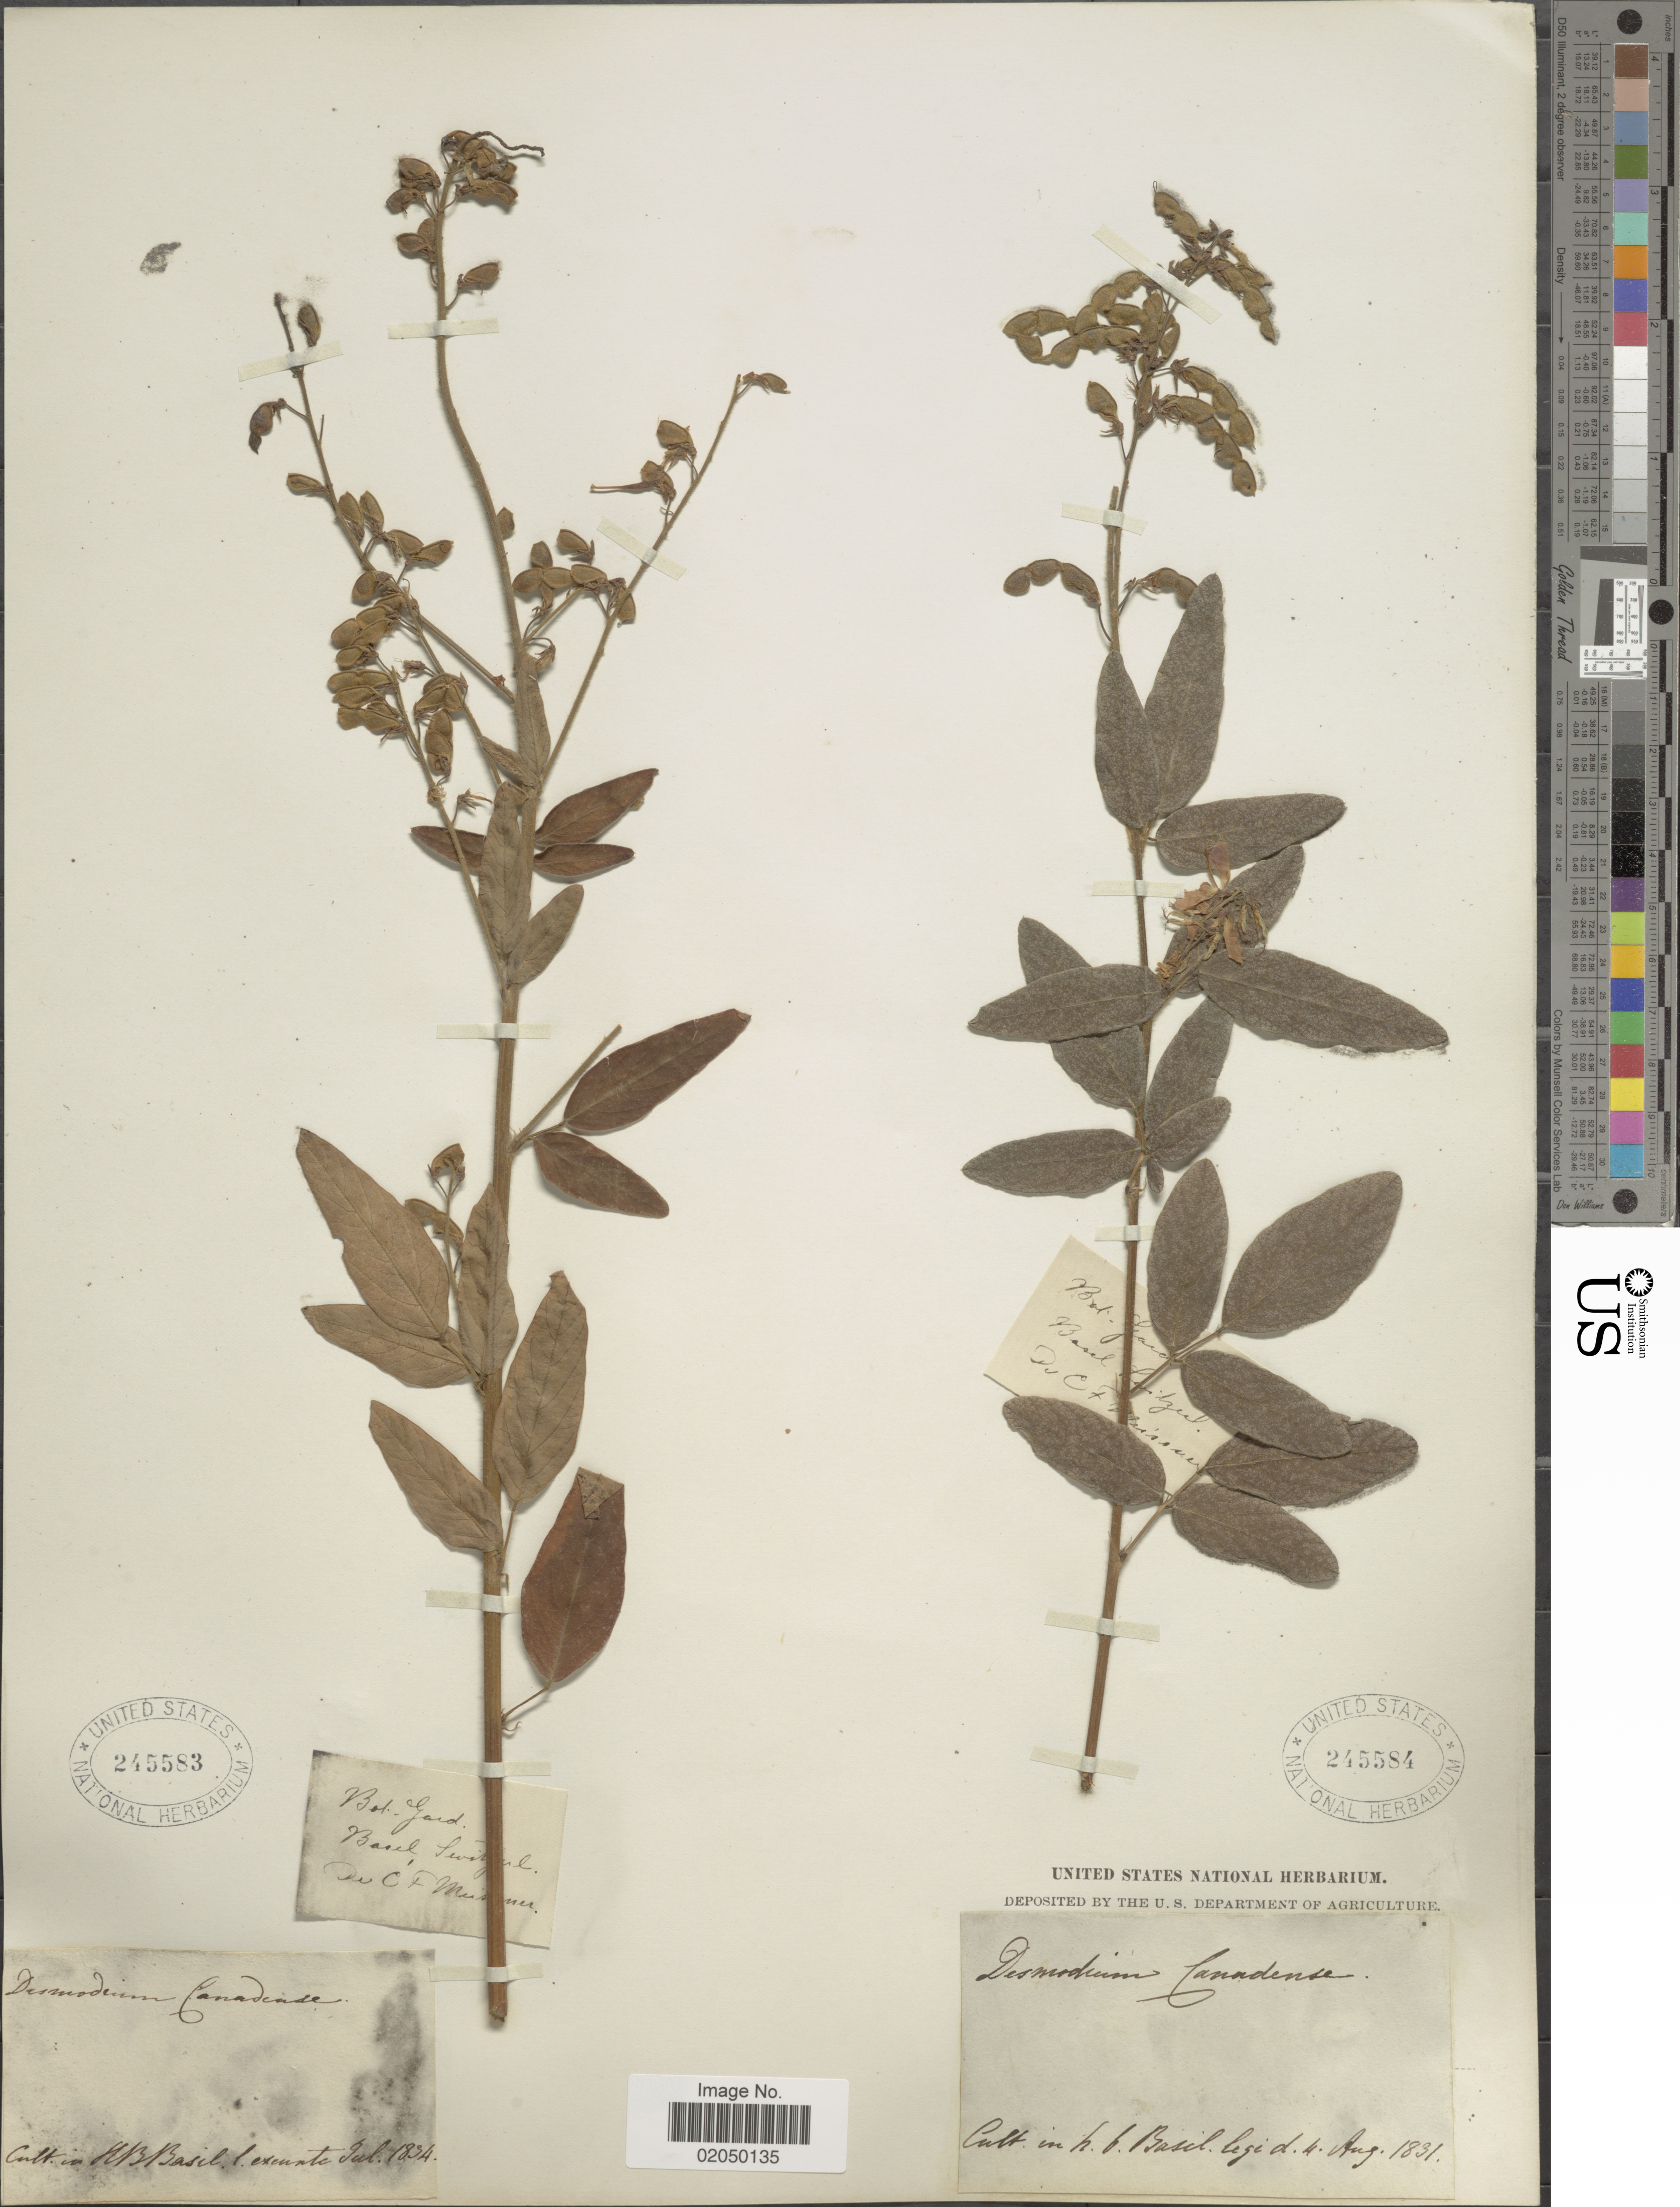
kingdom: Plantae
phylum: Tracheophyta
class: Magnoliopsida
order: Fabales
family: Fabaceae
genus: Desmodium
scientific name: Desmodium canadense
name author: (L.) DC.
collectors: ex Herb. Basil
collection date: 1831-08-04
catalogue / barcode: US 245584-2